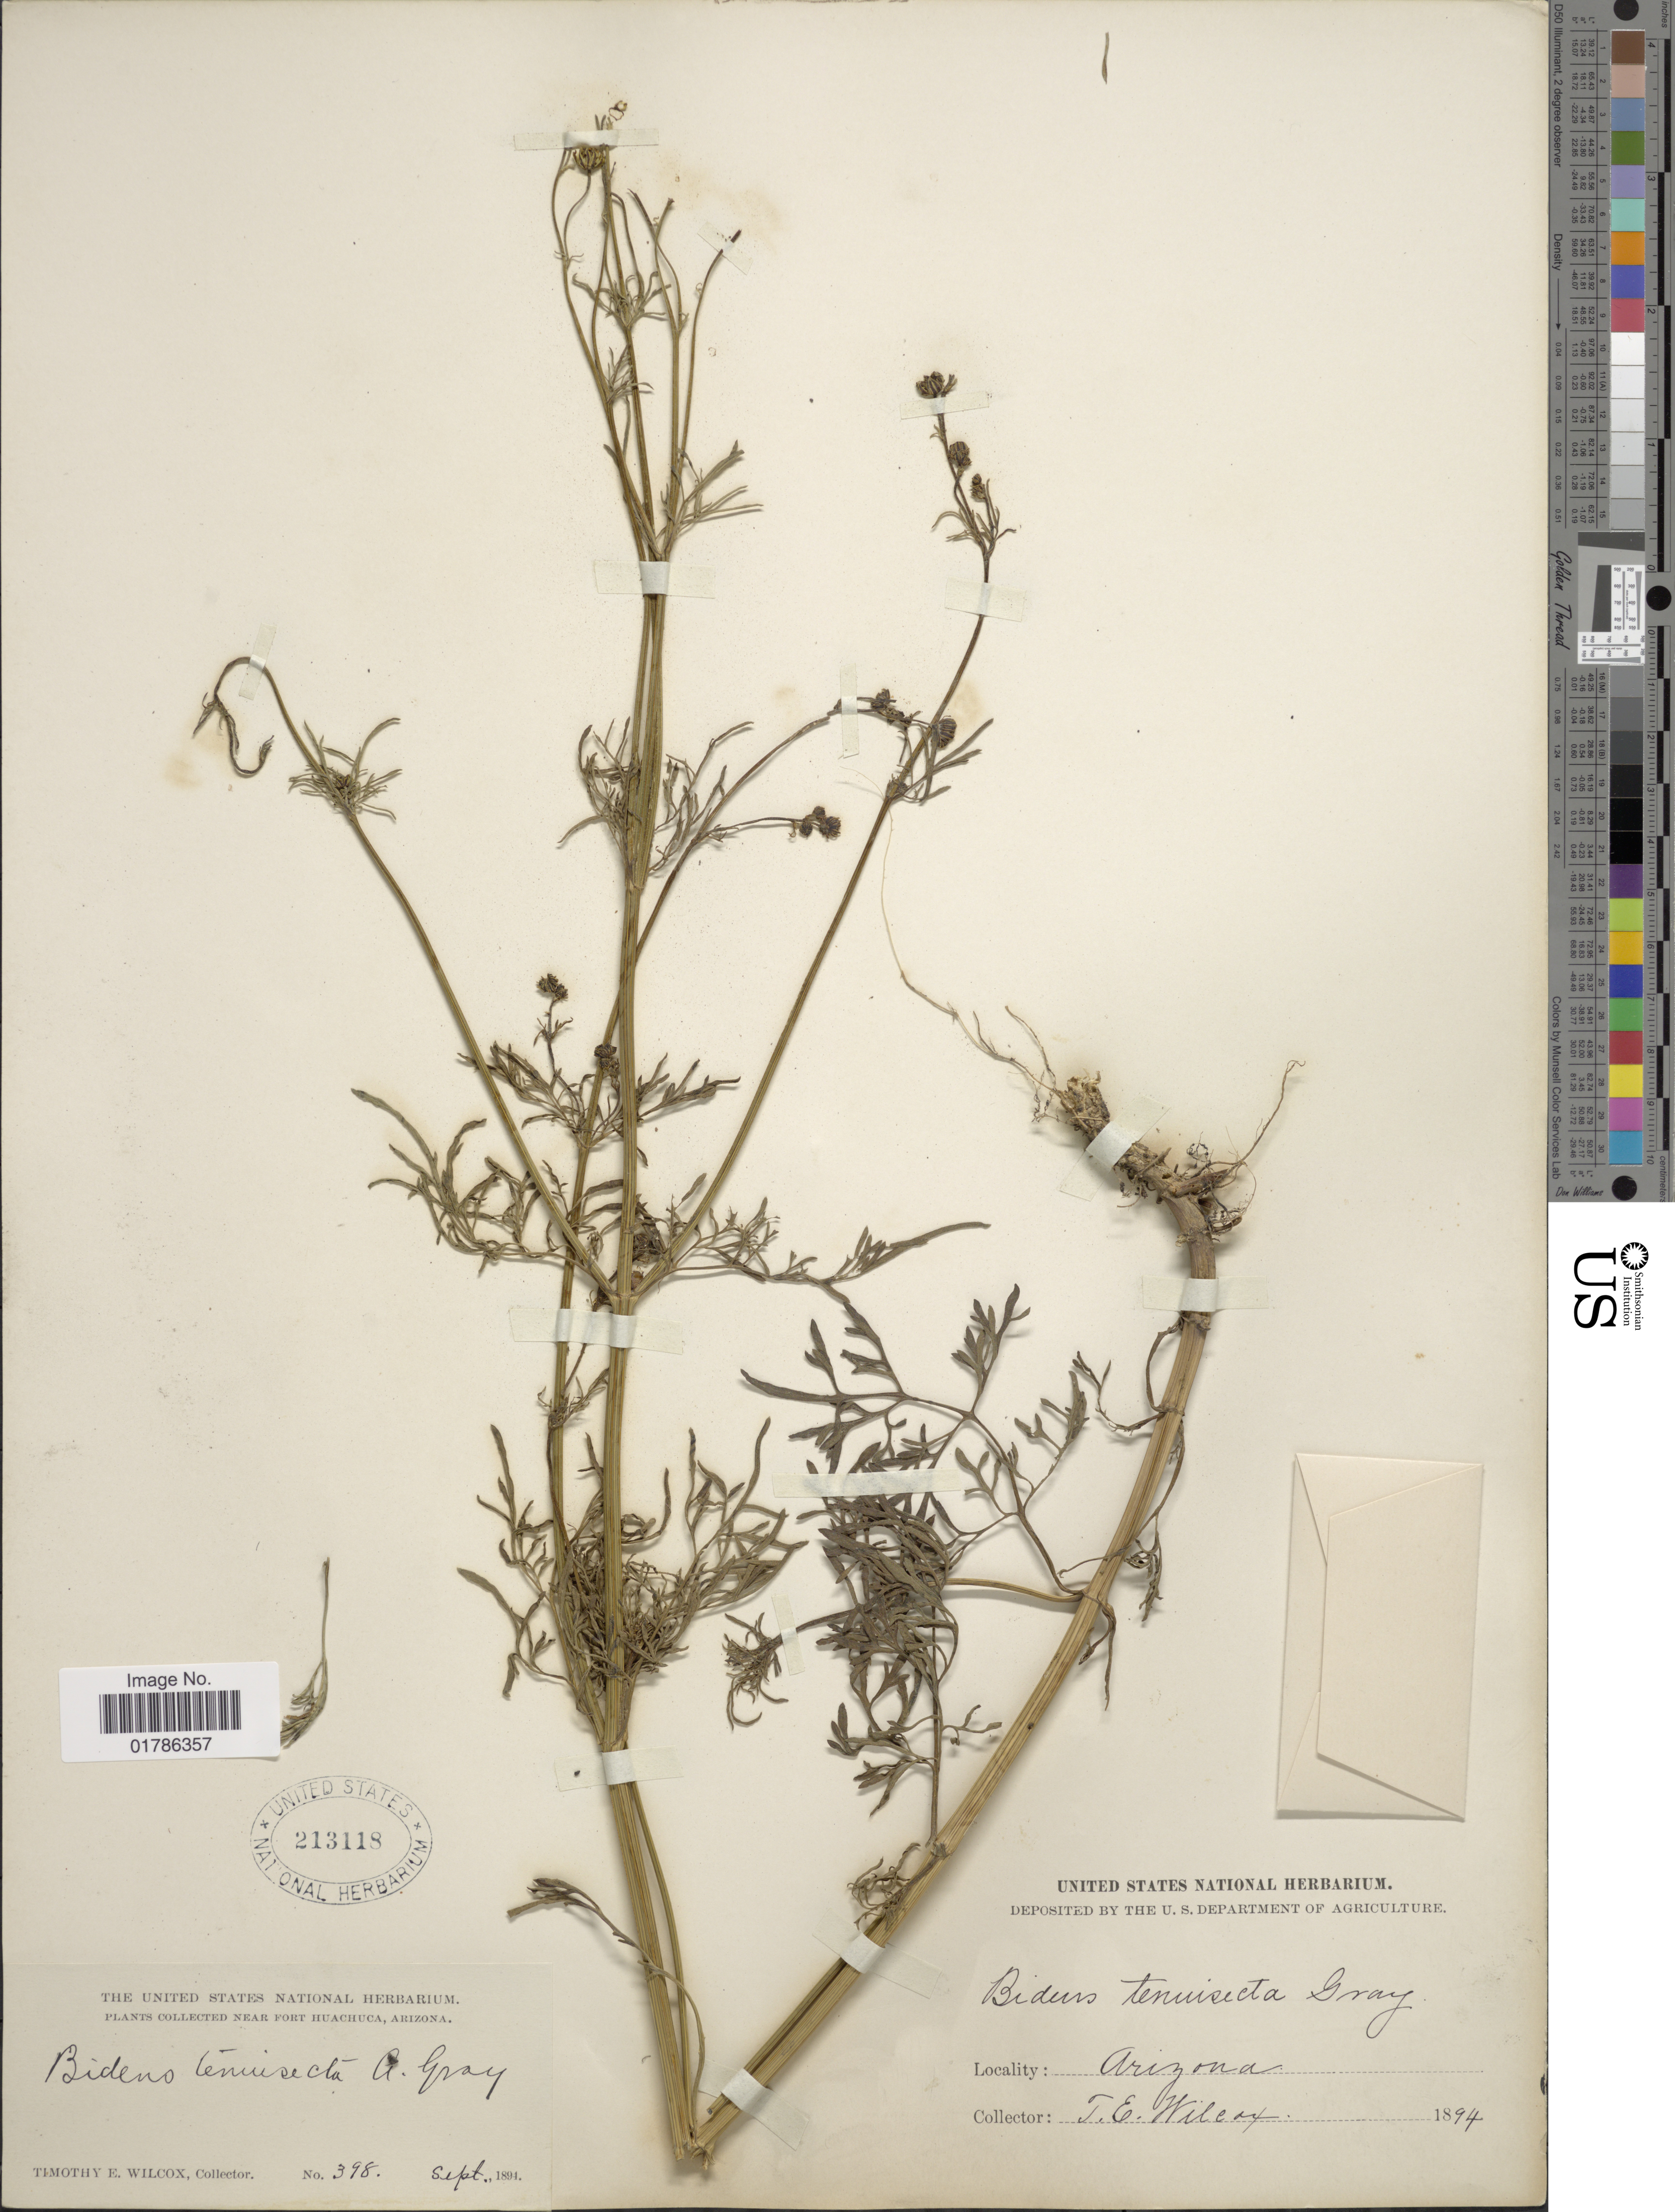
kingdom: Plantae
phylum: Tracheophyta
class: Magnoliopsida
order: Asterales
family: Asteraceae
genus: Bidens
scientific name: Bidens ferulaefolia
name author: (Jacq.) DC.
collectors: T. E. Wilcox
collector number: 398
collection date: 1894-09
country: United States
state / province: Arizona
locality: Near Port Huachuca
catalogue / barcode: US 213118